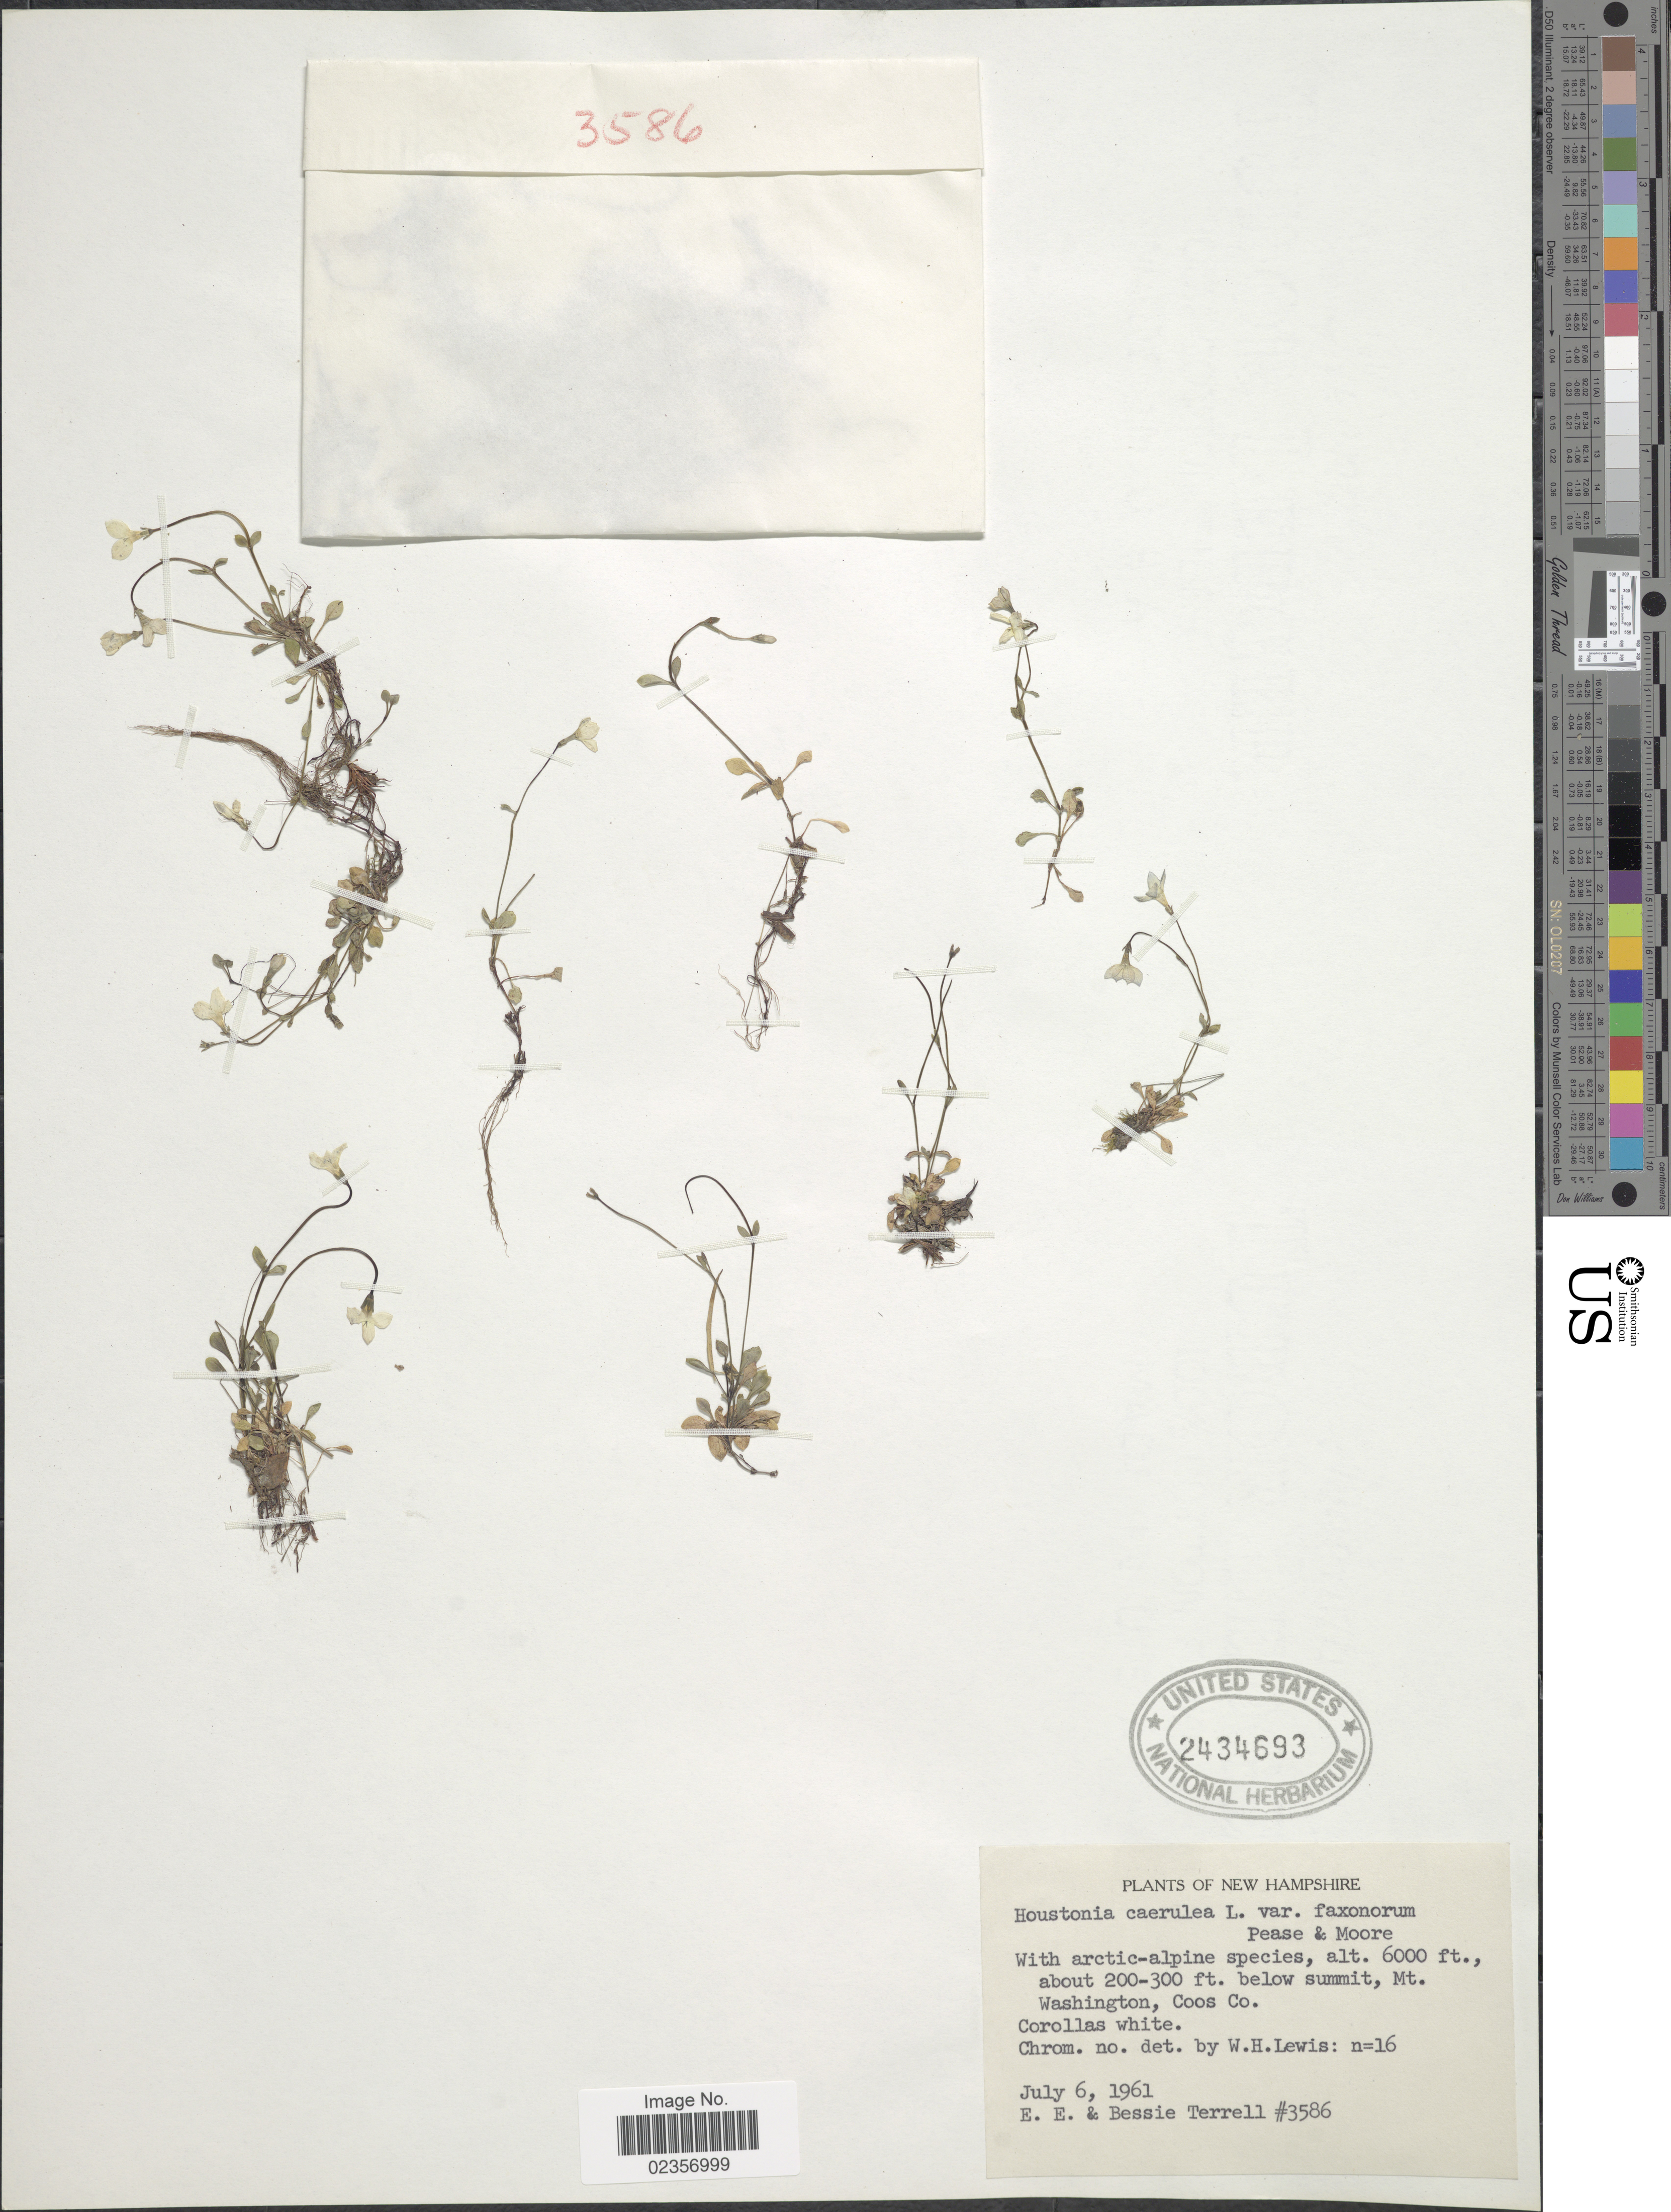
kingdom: Plantae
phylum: Tracheophyta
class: Magnoliopsida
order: Gentianales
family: Rubiaceae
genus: Houstonia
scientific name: Houstonia caerulea var. faxonorum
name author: Pease & A.H. Moore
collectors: E. E. Terrell & B. Terrell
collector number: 3586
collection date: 1961-07-06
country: United States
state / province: New Hampshire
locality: About 200-300 ft. below summit, Mt. Washington, Coos Co.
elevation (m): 1829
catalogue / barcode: US 2434693